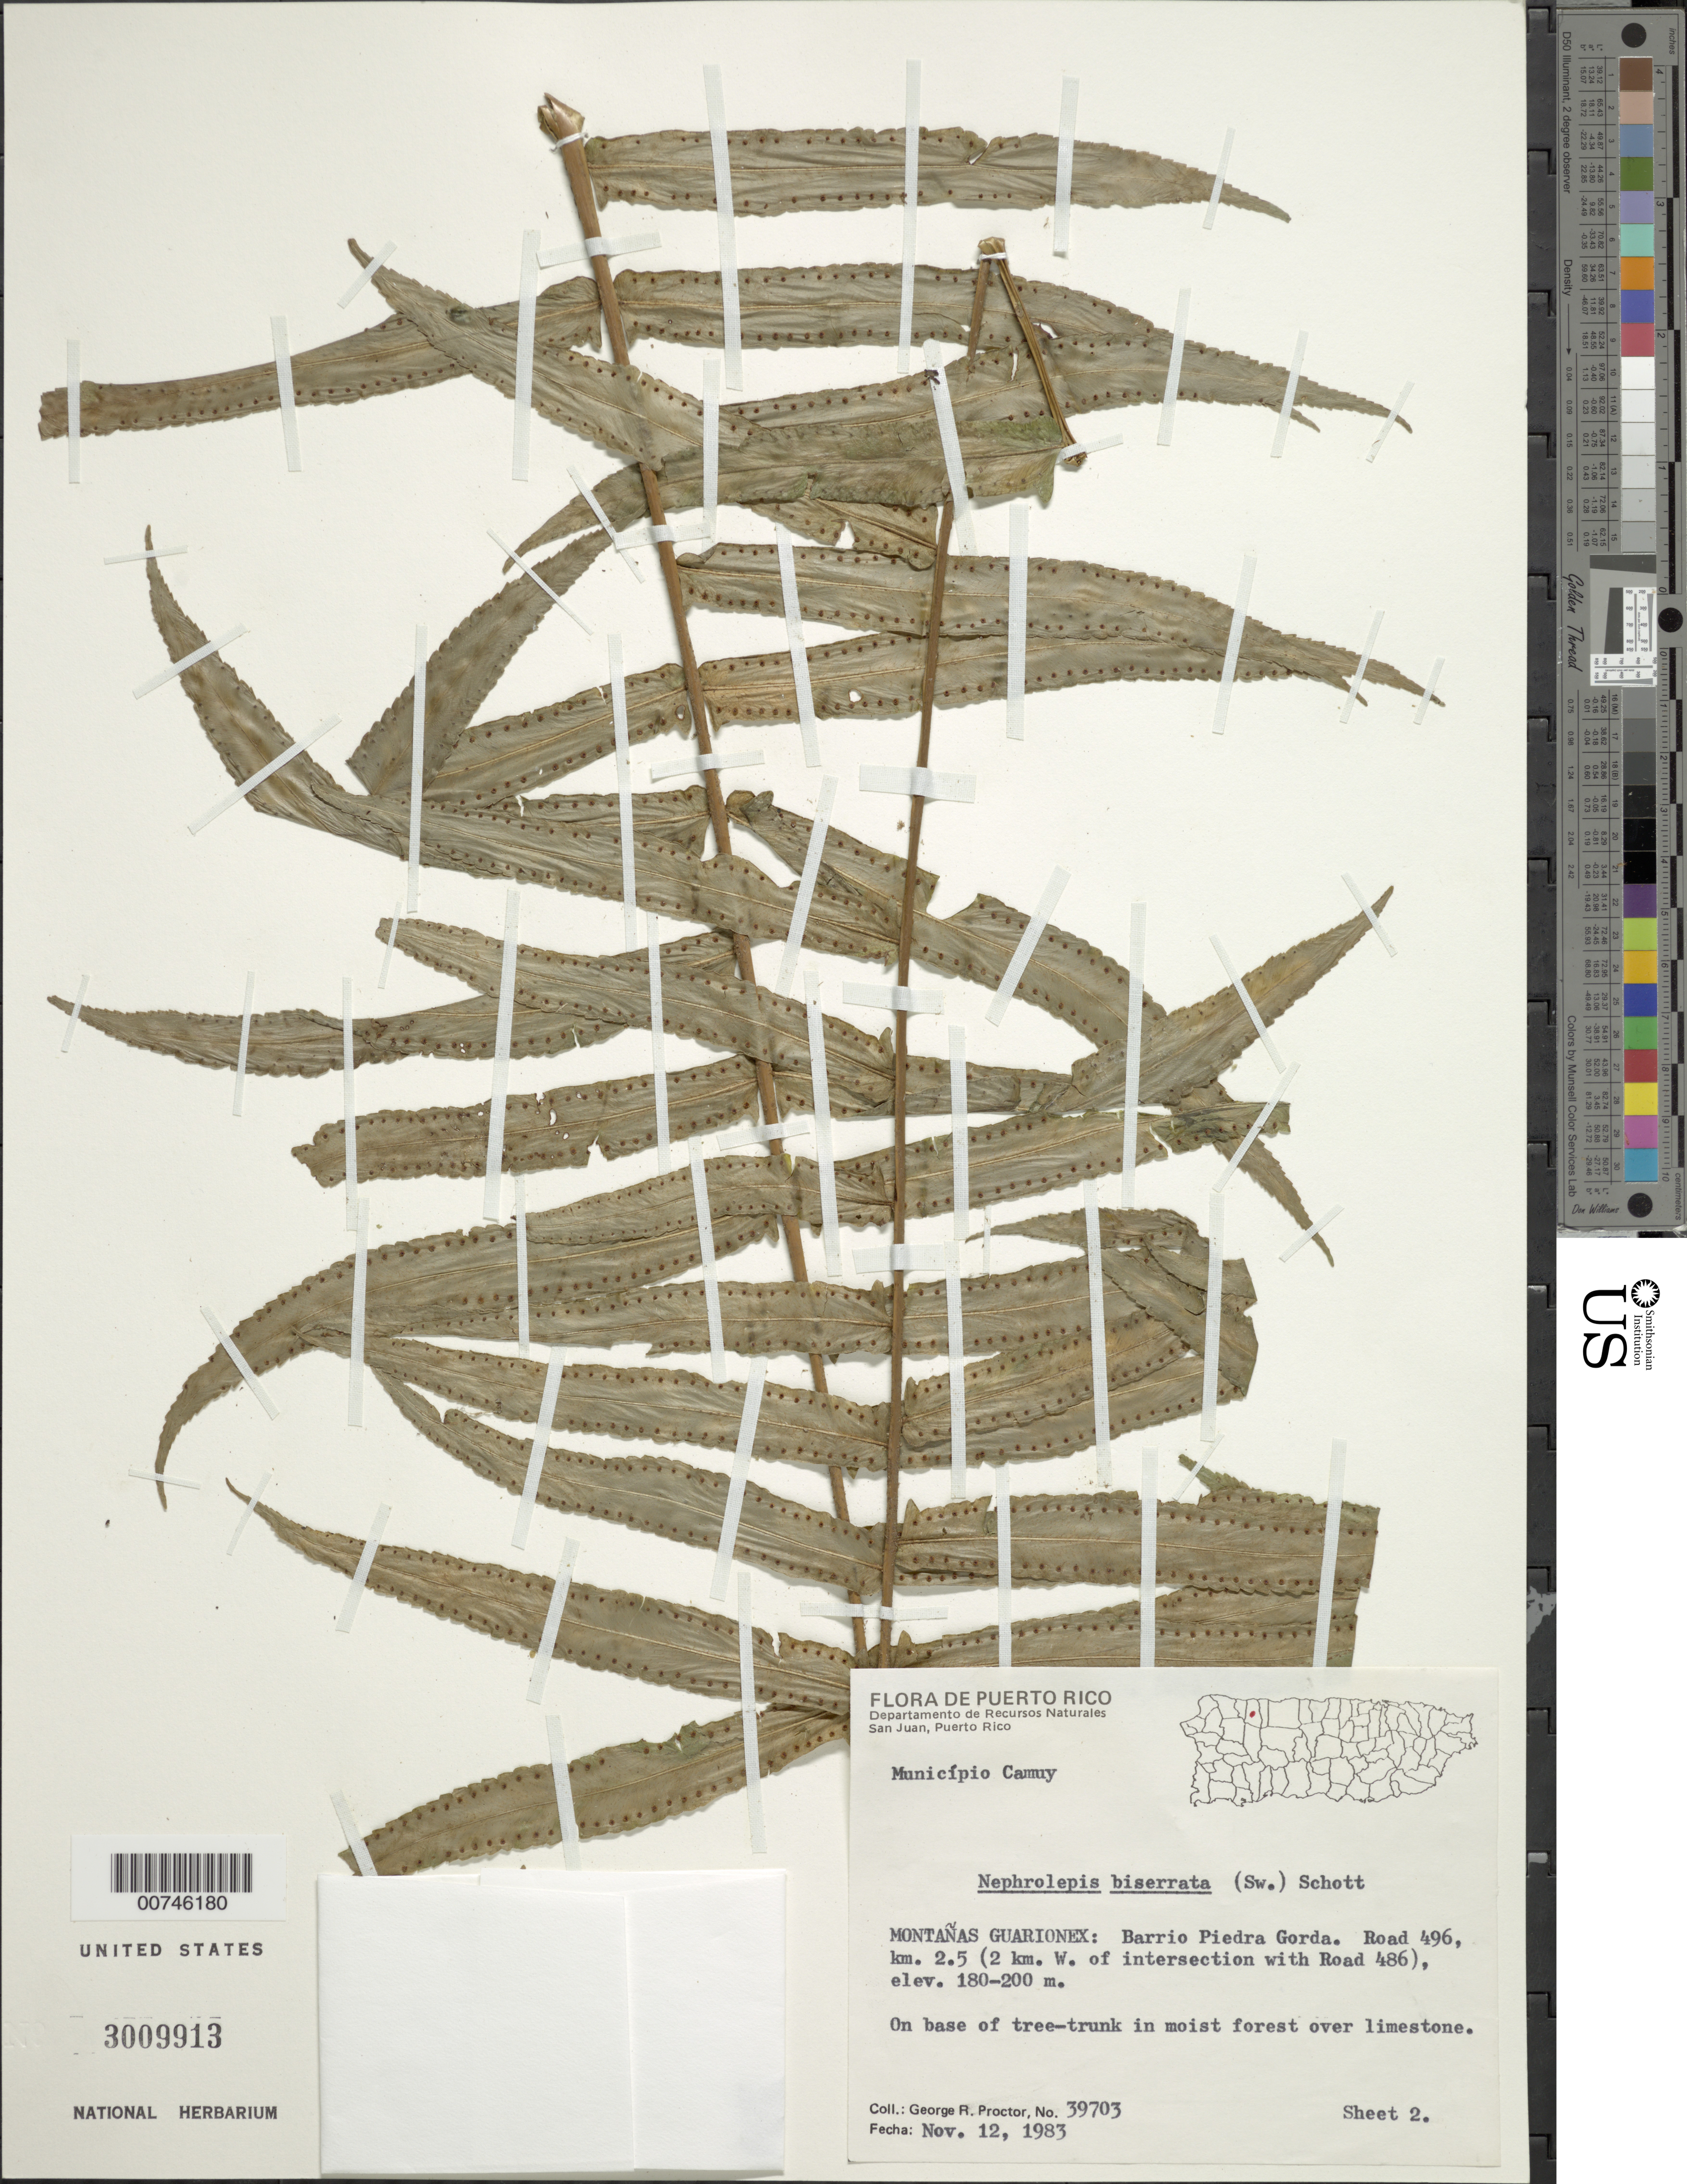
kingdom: Plantae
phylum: Tracheophyta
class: Polypodiopsida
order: Polypodiales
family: Nephrolepidaceae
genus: Nephrolepis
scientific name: Nephrolepis biserrata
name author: (Sw.) Schott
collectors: G. R. Proctor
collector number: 39703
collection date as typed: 12 Nov 1983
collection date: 1983-11-12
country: Puerto Rico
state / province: Camuy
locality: Montañas Guarionex: Barrio Piedra Gorda. Road 496, km 2.5 (2 km W of intersection with Road 486), Municipio Camuy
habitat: On base of tree-trunk in moist forest over limestone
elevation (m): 180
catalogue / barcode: US 3009913